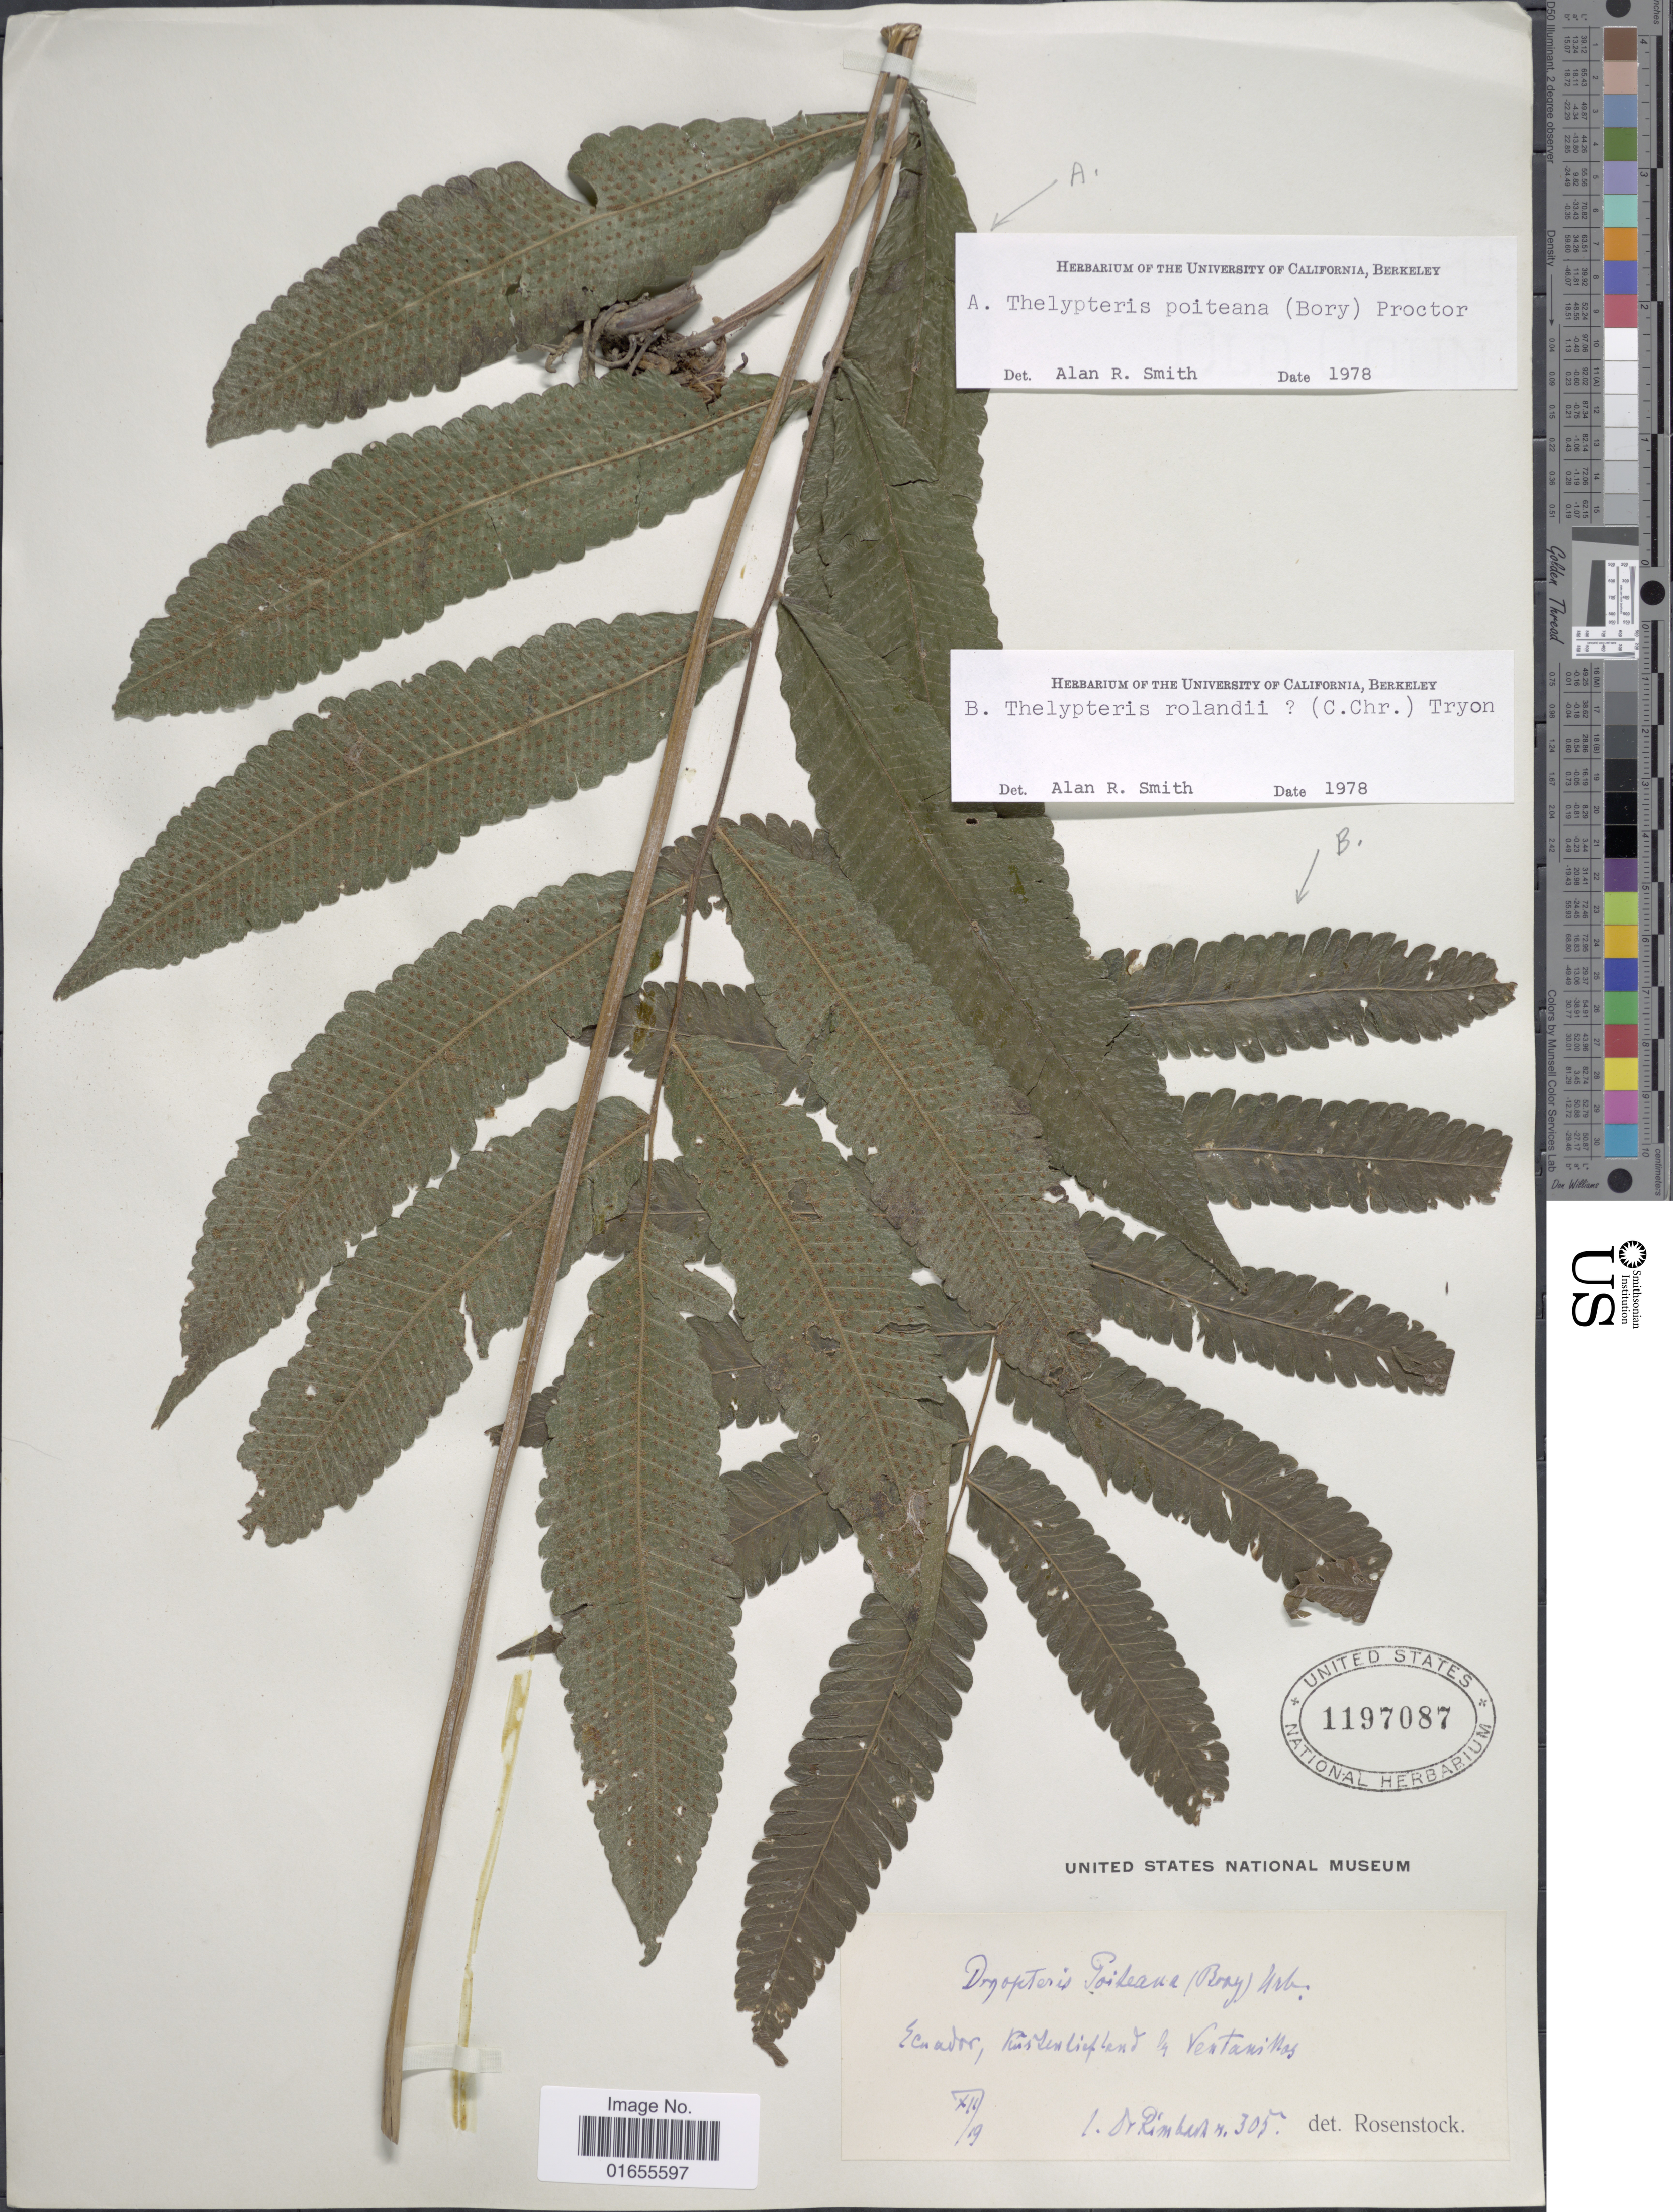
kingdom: Plantae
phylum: Tracheophyta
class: Polypodiopsida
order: Polypodiales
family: Thelypteridaceae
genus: Goniopteris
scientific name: Goniopteris rolandii (C. Chr.) comb. nov., ined 2015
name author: (C. Chr.)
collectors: Rimbach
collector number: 305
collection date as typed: Transcribed d/m/y: /12/19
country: Ecuador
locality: Küstentiefland Ventanillas.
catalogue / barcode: US 1197087